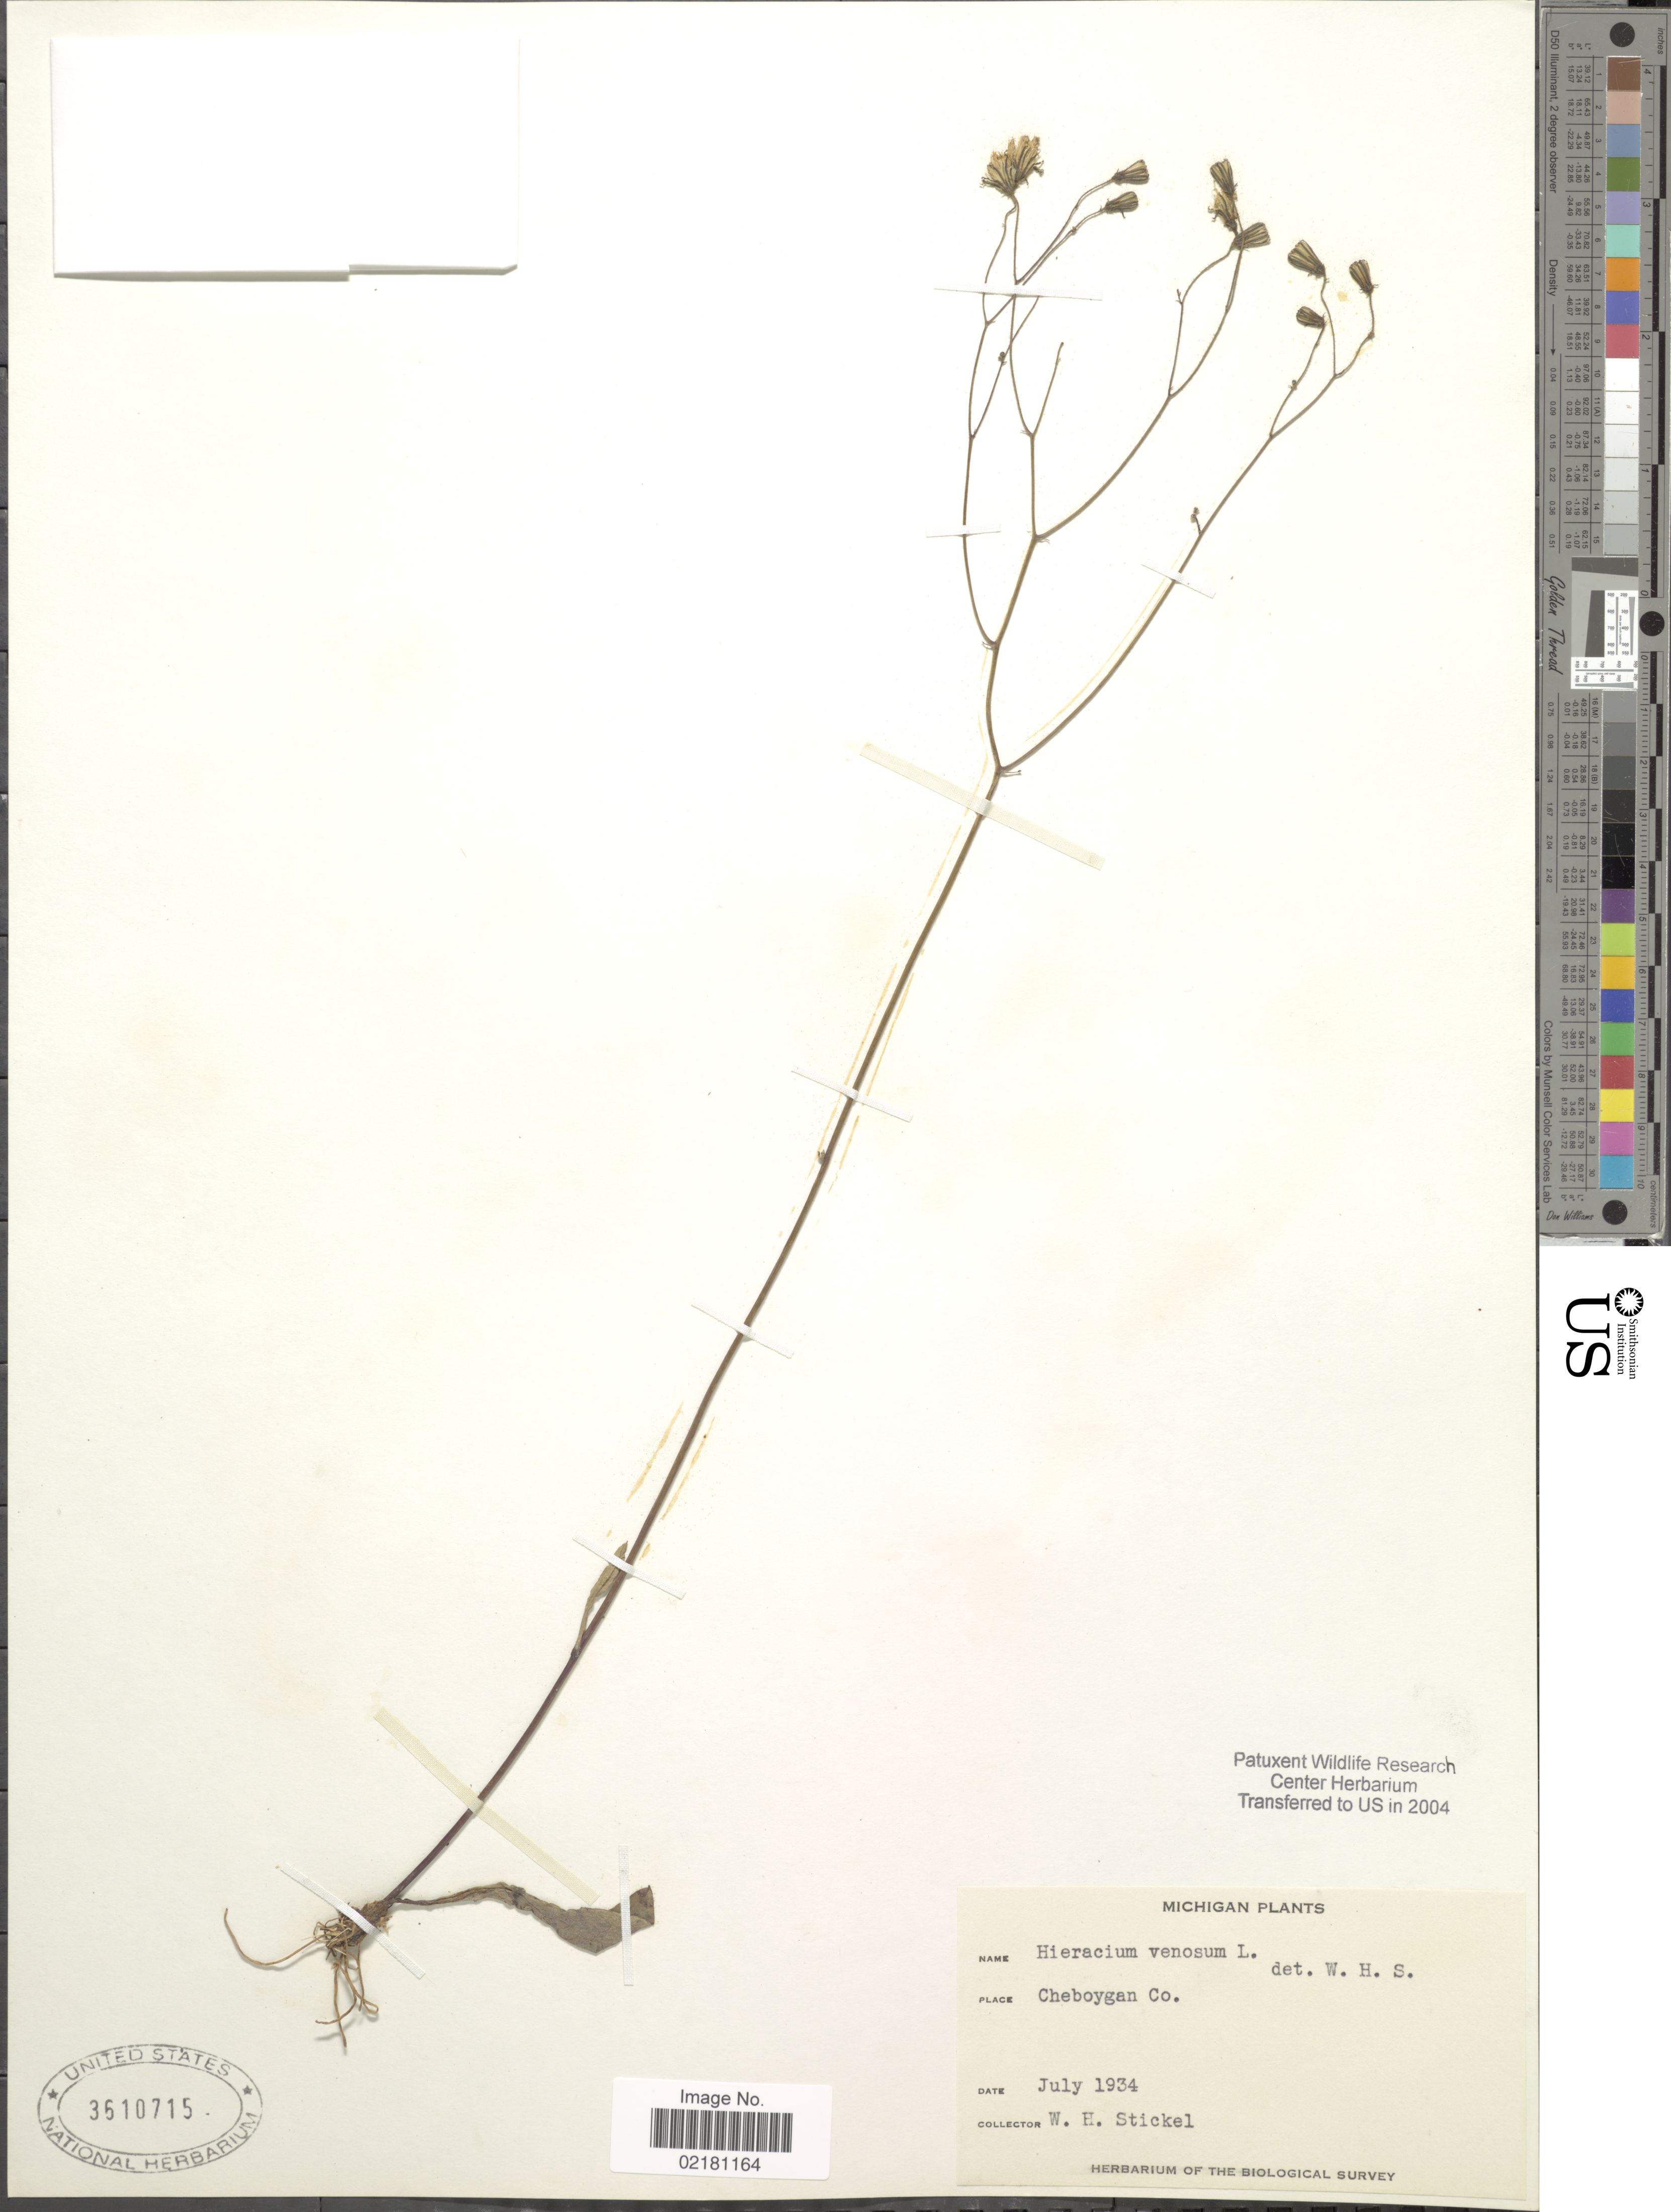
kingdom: Plantae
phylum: Tracheophyta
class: Magnoliopsida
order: Asterales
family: Asteraceae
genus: Hieracium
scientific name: Hieracium venosum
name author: L.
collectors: W. Stickel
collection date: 1934-07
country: United States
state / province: Michigan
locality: Cheboygan Co.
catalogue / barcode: US 3610715